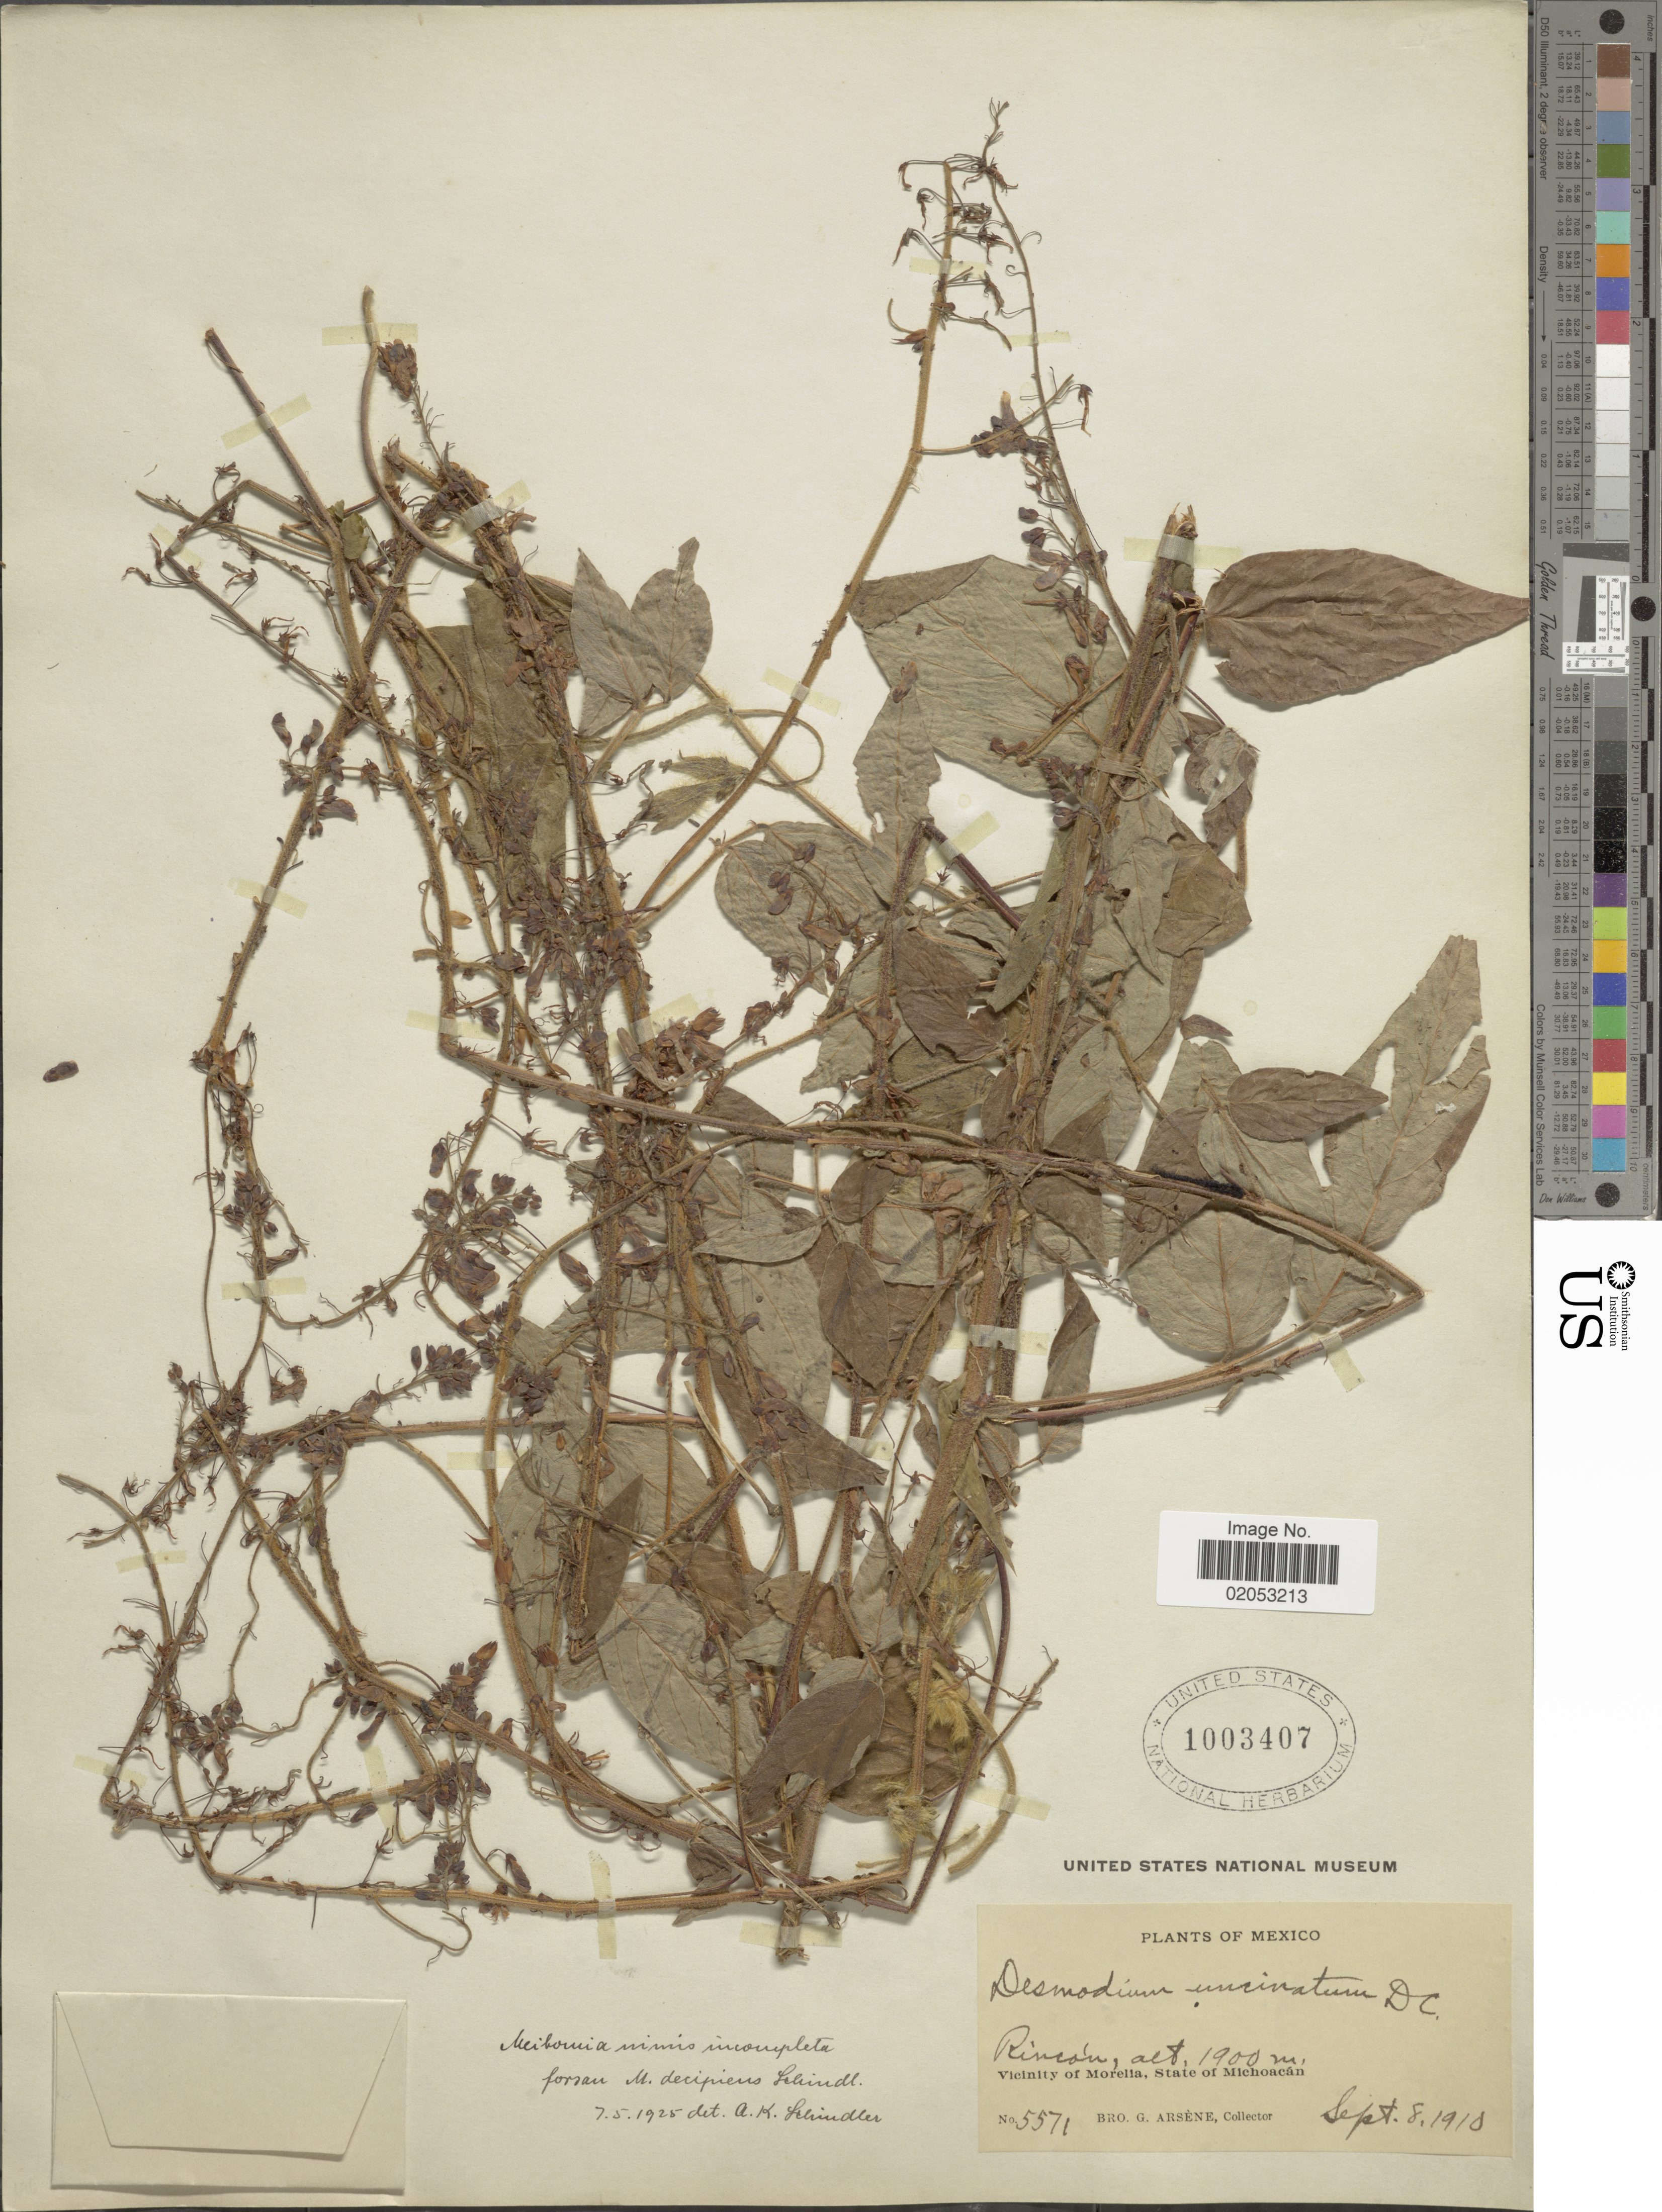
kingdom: Plantae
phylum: Tracheophyta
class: Magnoliopsida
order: Fabales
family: Fabaceae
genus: Desmodium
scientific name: Desmodium sp.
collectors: Bro. G. Arsène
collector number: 5571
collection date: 1910-09-08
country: Mexico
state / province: Michoacán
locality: Rincon, Vicinity of Morelia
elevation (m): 1900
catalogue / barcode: US 1003407